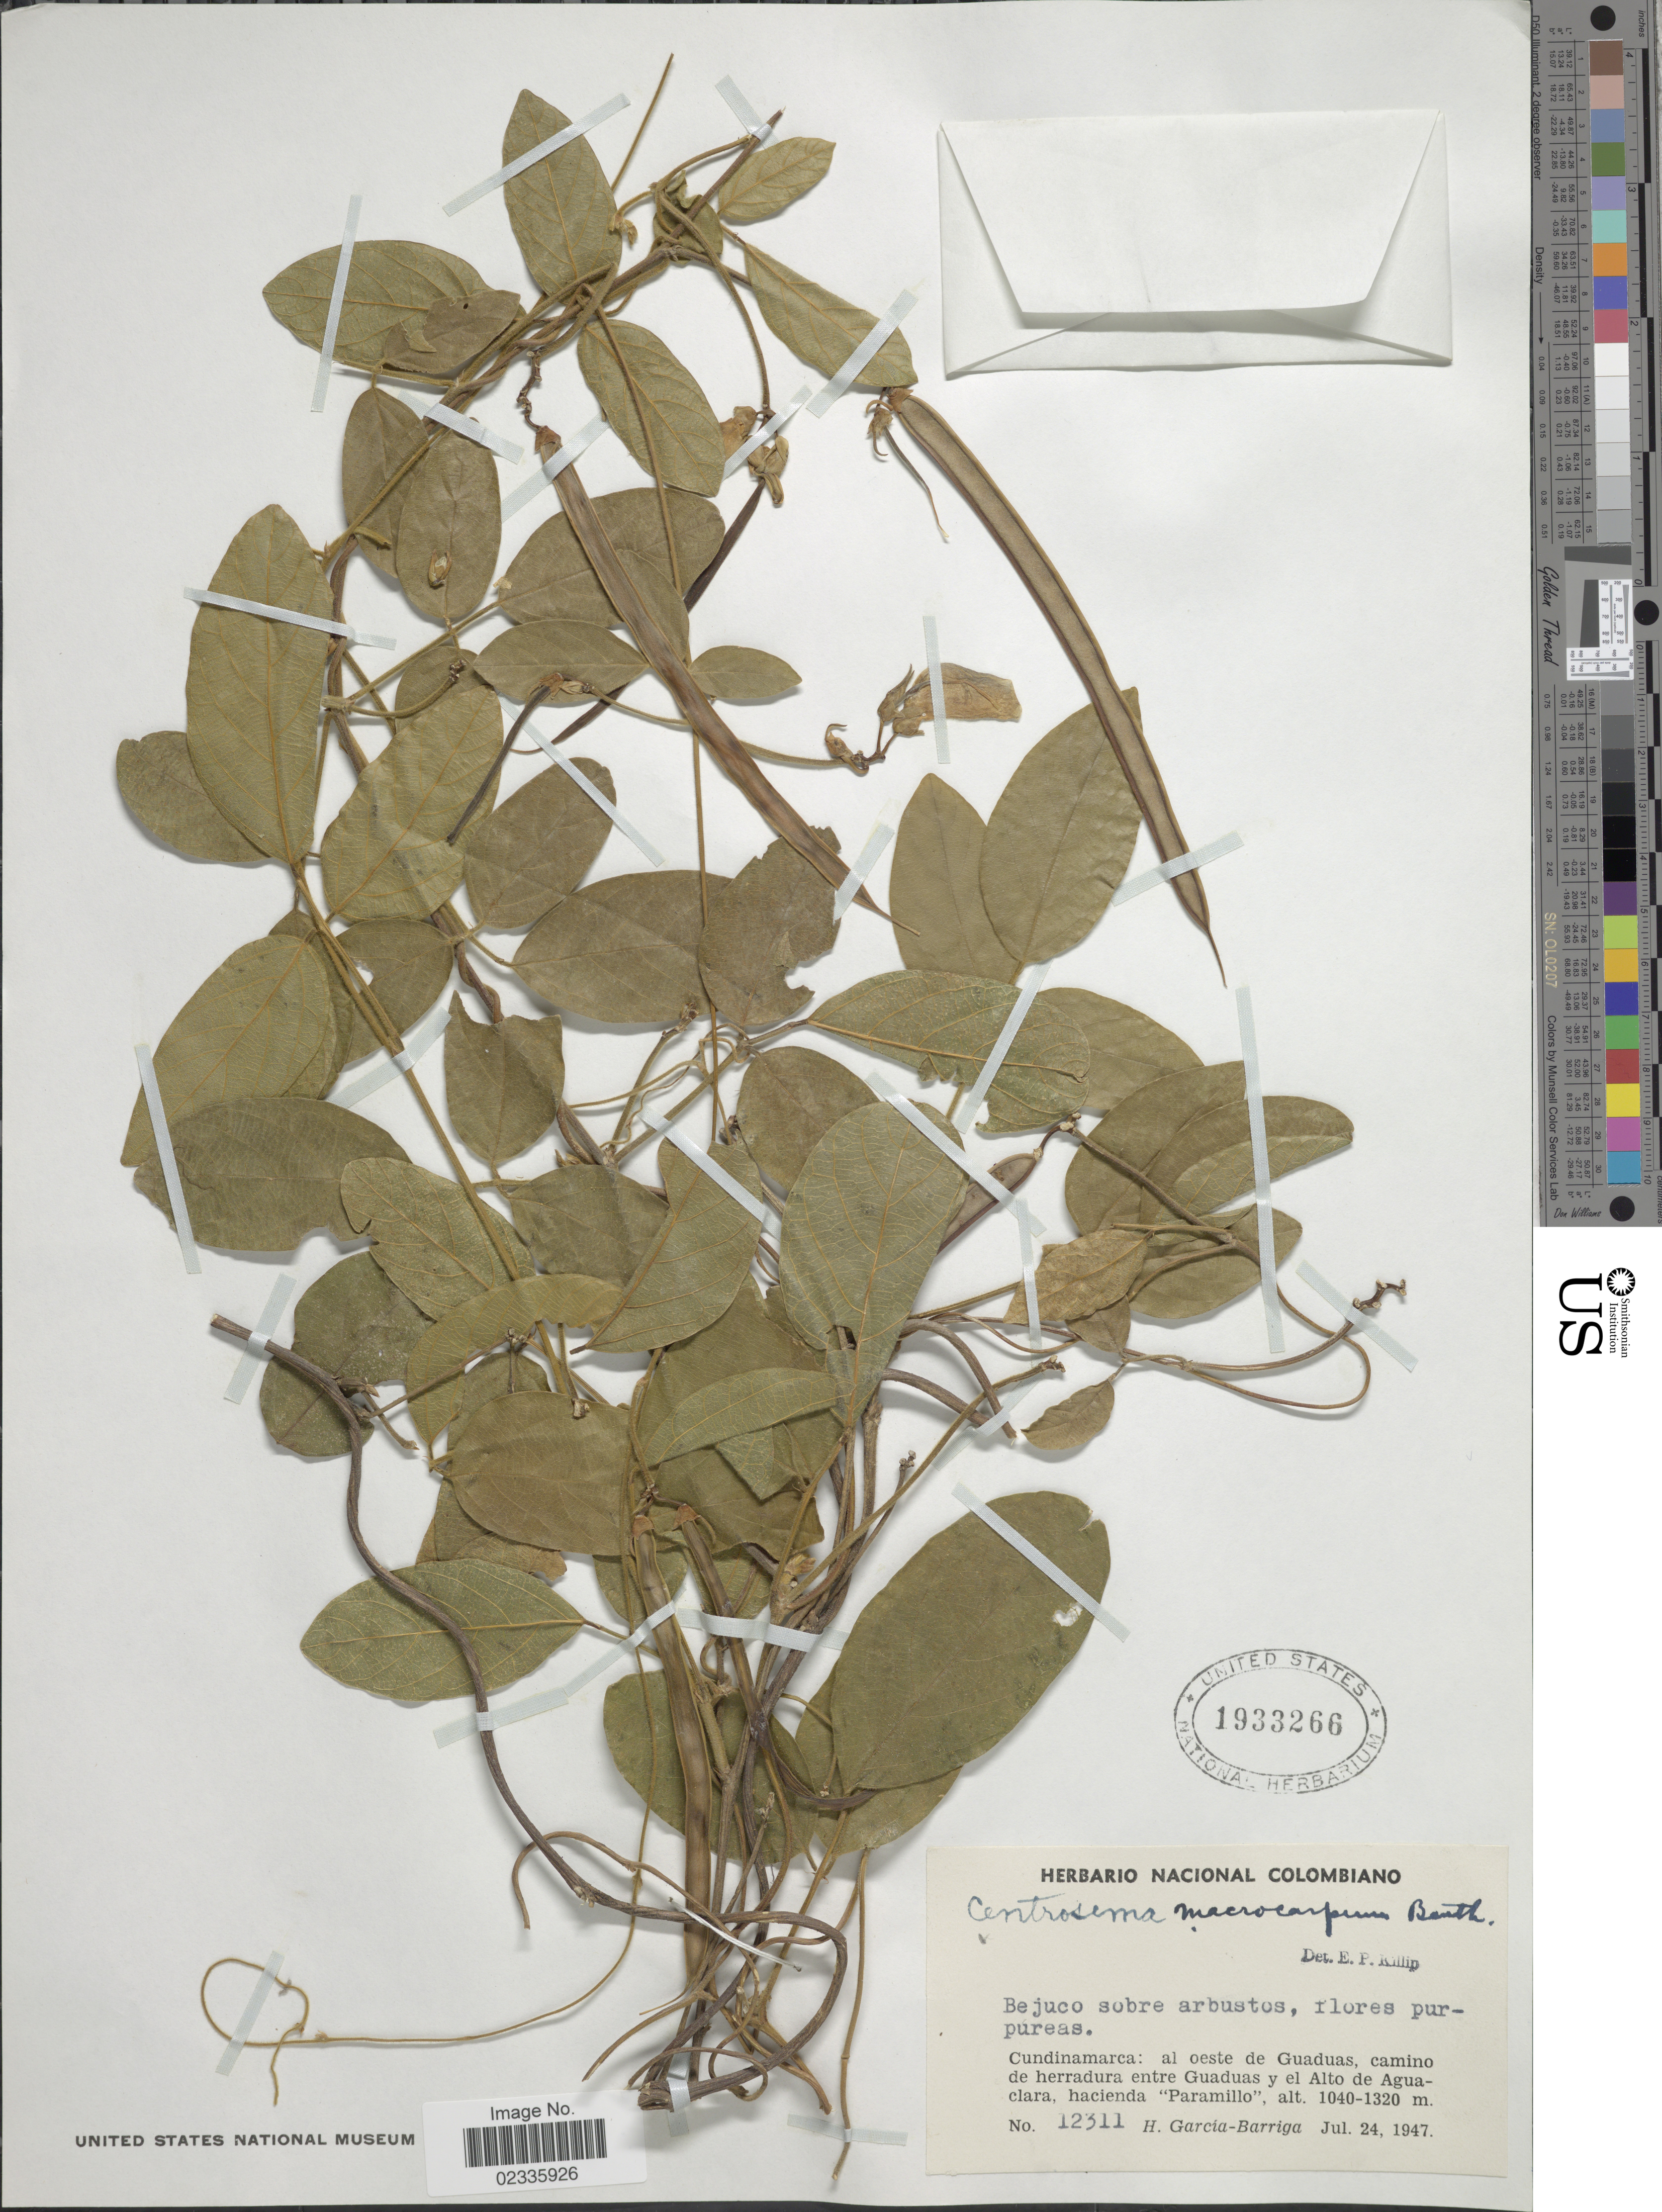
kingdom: Plantae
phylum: Tracheophyta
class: Magnoliopsida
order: Fabales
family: Fabaceae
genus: Centrosema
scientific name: Centrosema macrocarpum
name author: Benth.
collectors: H. García Barriga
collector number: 12311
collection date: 1947-07-24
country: Colombia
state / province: Cundinamarca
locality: Al oeste de Guaduas, camino de herradura entre Guaduas y el Alto de Aguaclara, hacienda "Paramillo"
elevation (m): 1040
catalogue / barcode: US 1933266